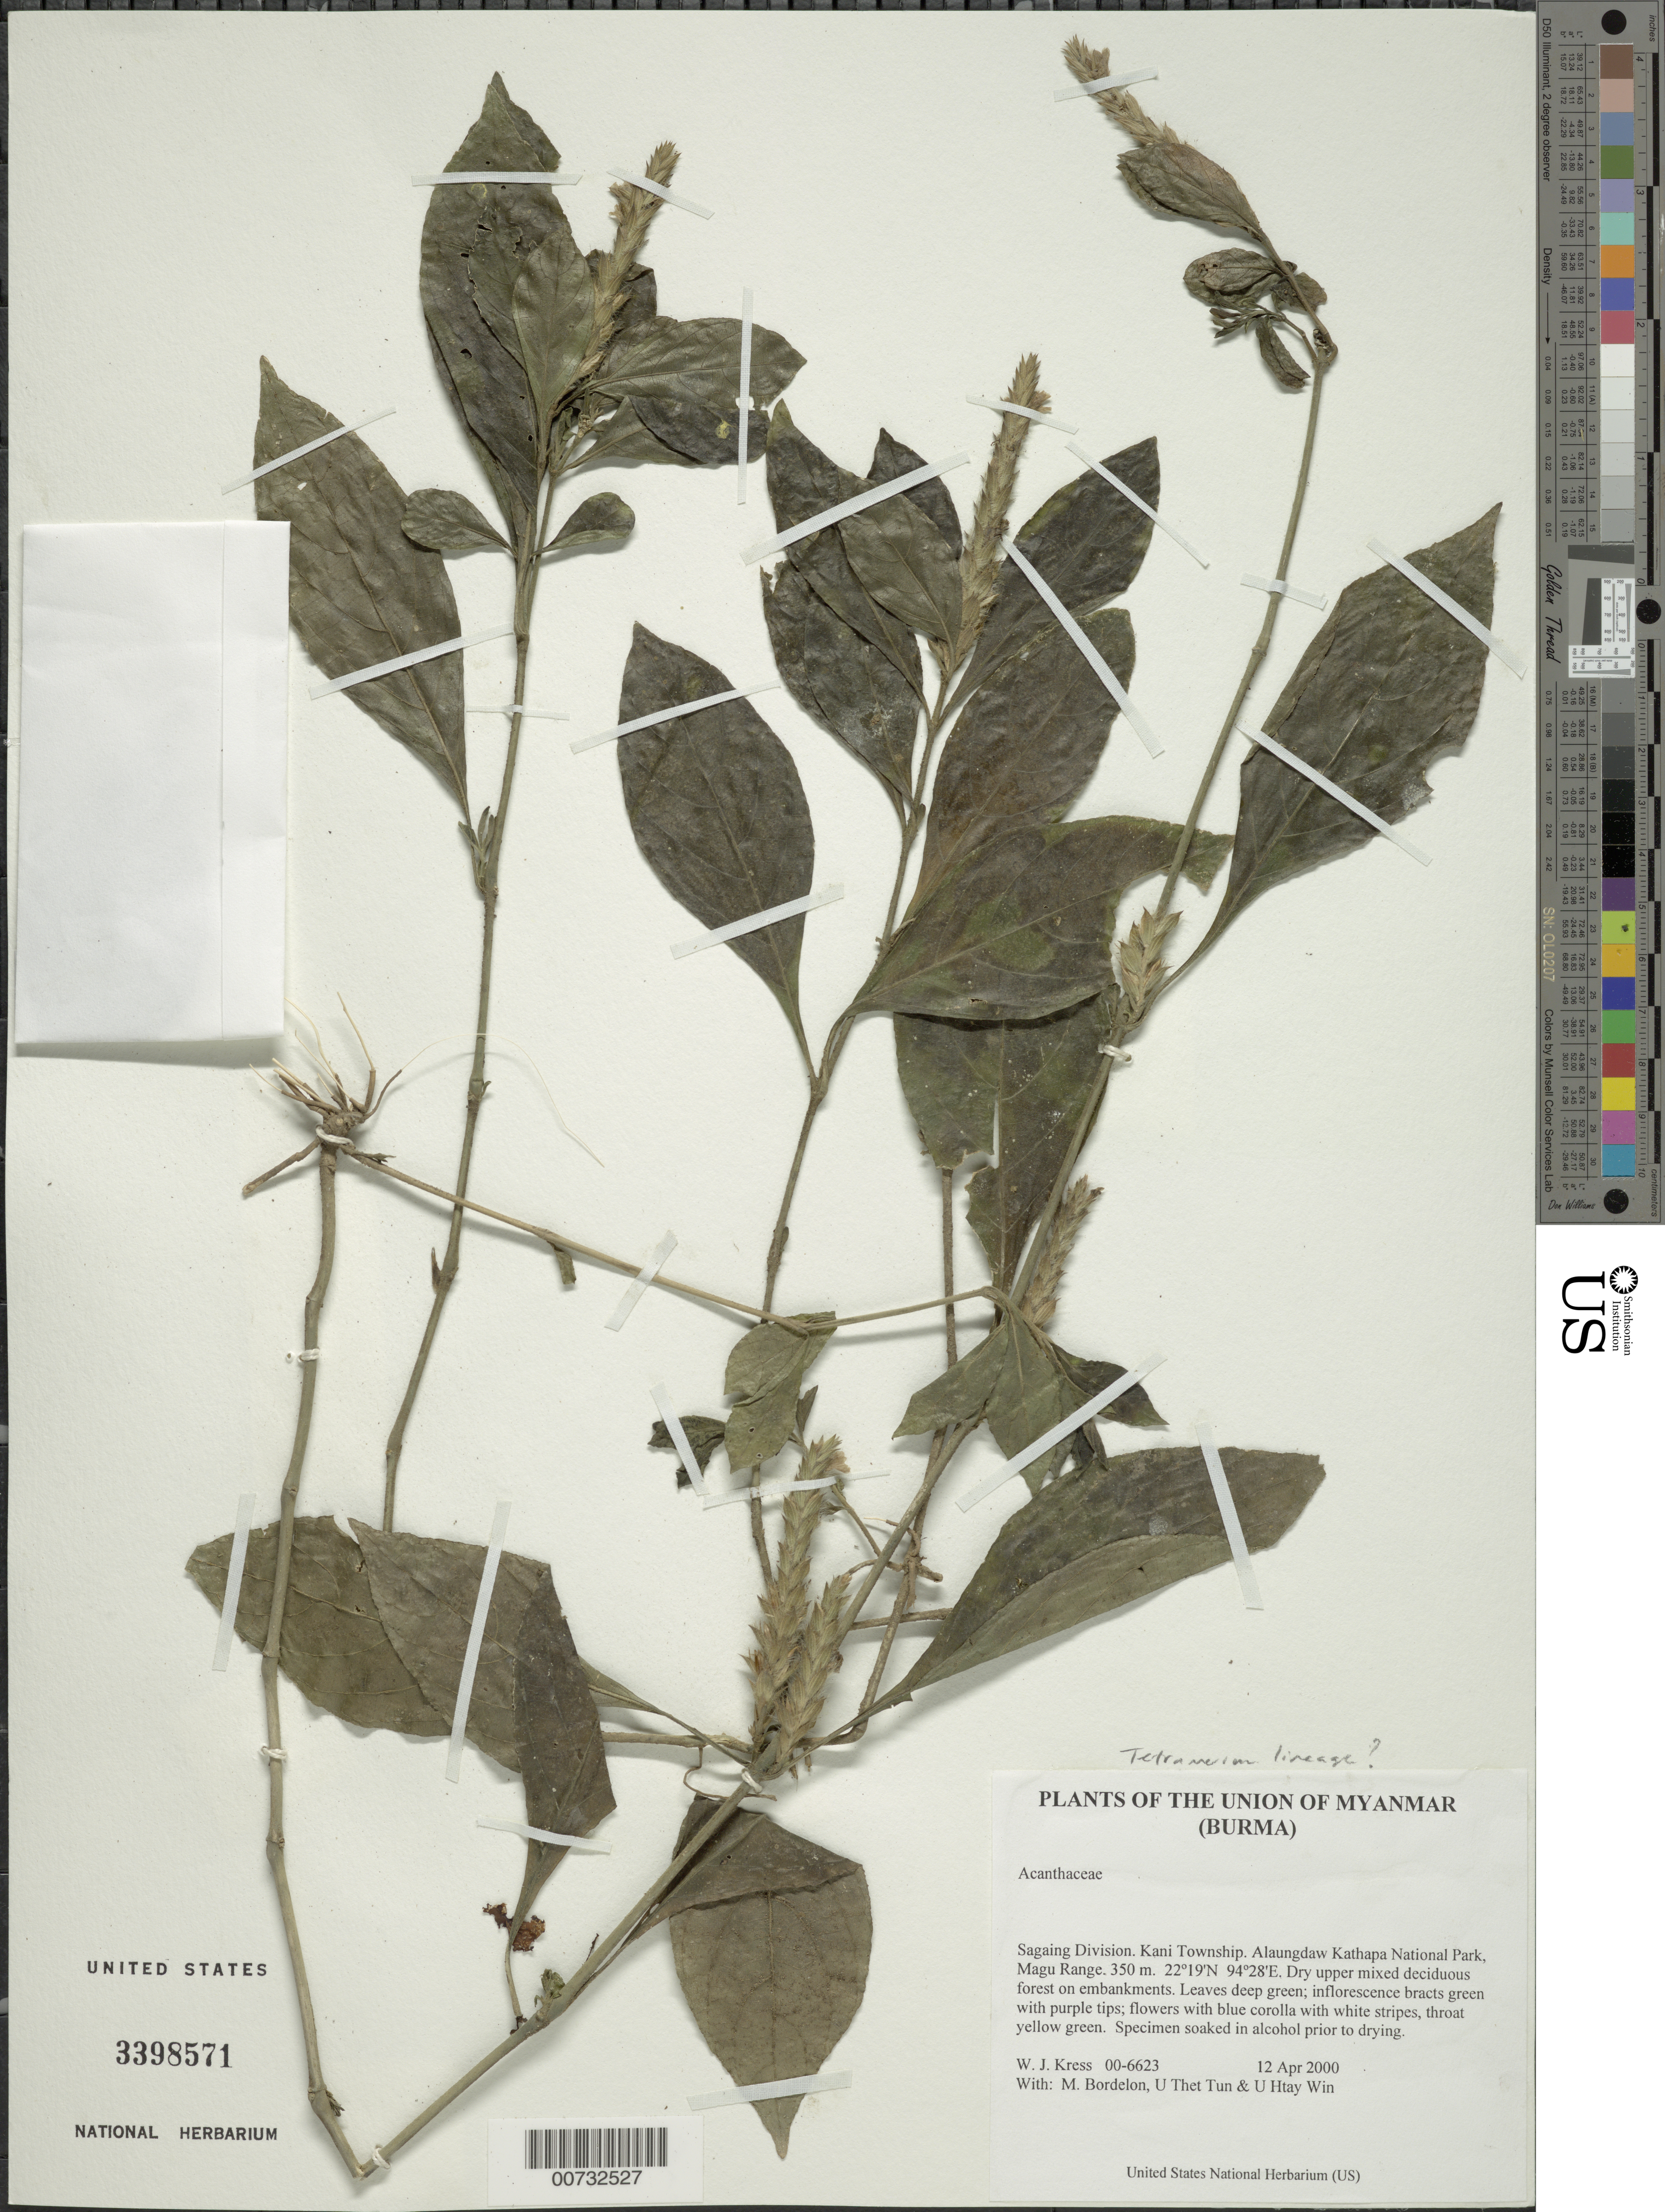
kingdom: Plantae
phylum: Tracheophyta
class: Magnoliopsida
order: Lamiales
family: Acanthaceae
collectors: W. J. Kress, M. Bordelon, Thet Htun & U Htay Win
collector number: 00-6623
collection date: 2000-04-12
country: Myanmar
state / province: Sagaing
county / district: Kani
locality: Alaungdaw Kathapa National Park, Magu Range.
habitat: Dry upper mixed deciduous forest on embankments.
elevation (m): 350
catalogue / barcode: US 3398571